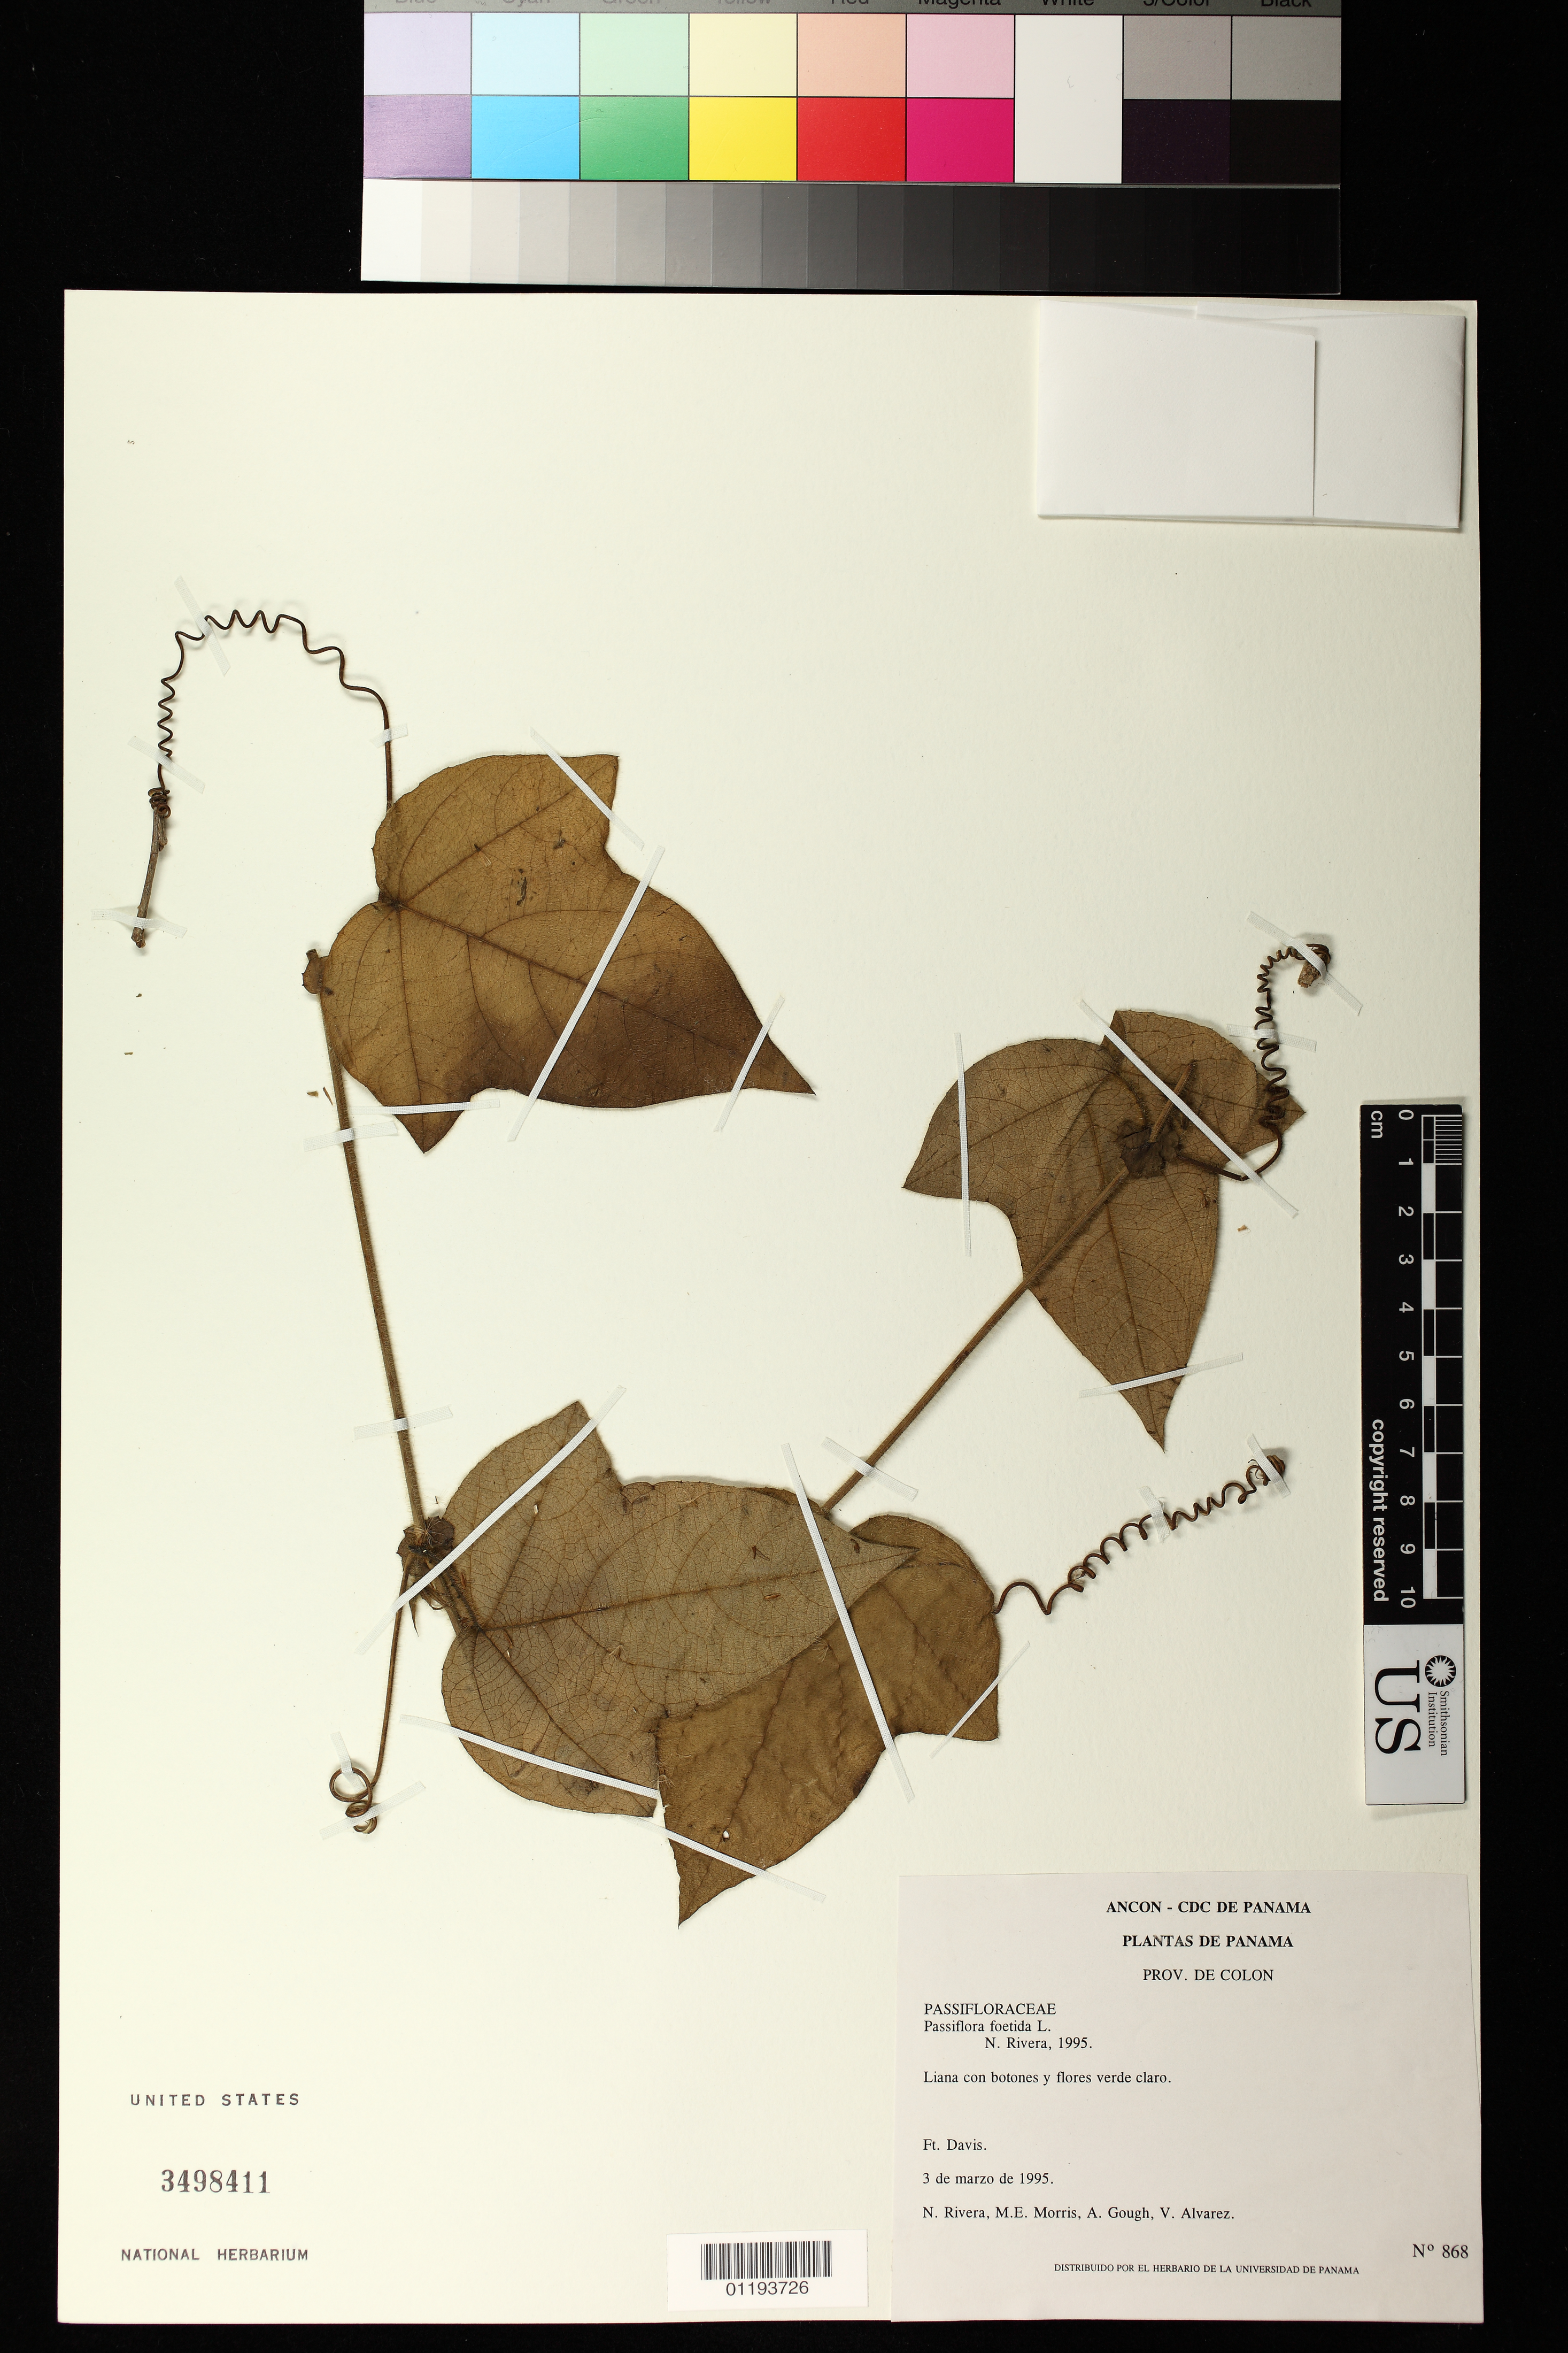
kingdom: Plantae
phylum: Tracheophyta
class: Magnoliopsida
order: Malpighiales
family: Passifloraceae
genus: Passiflora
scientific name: Passiflora menispermifolia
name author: Kunth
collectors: N. Rivera, M. E. Morris, A. Gough & V. B. Alvarez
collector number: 868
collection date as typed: Mar 3 1995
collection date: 1995-03-03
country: Panama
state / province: Colón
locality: Fort Davis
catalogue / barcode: US 3498411